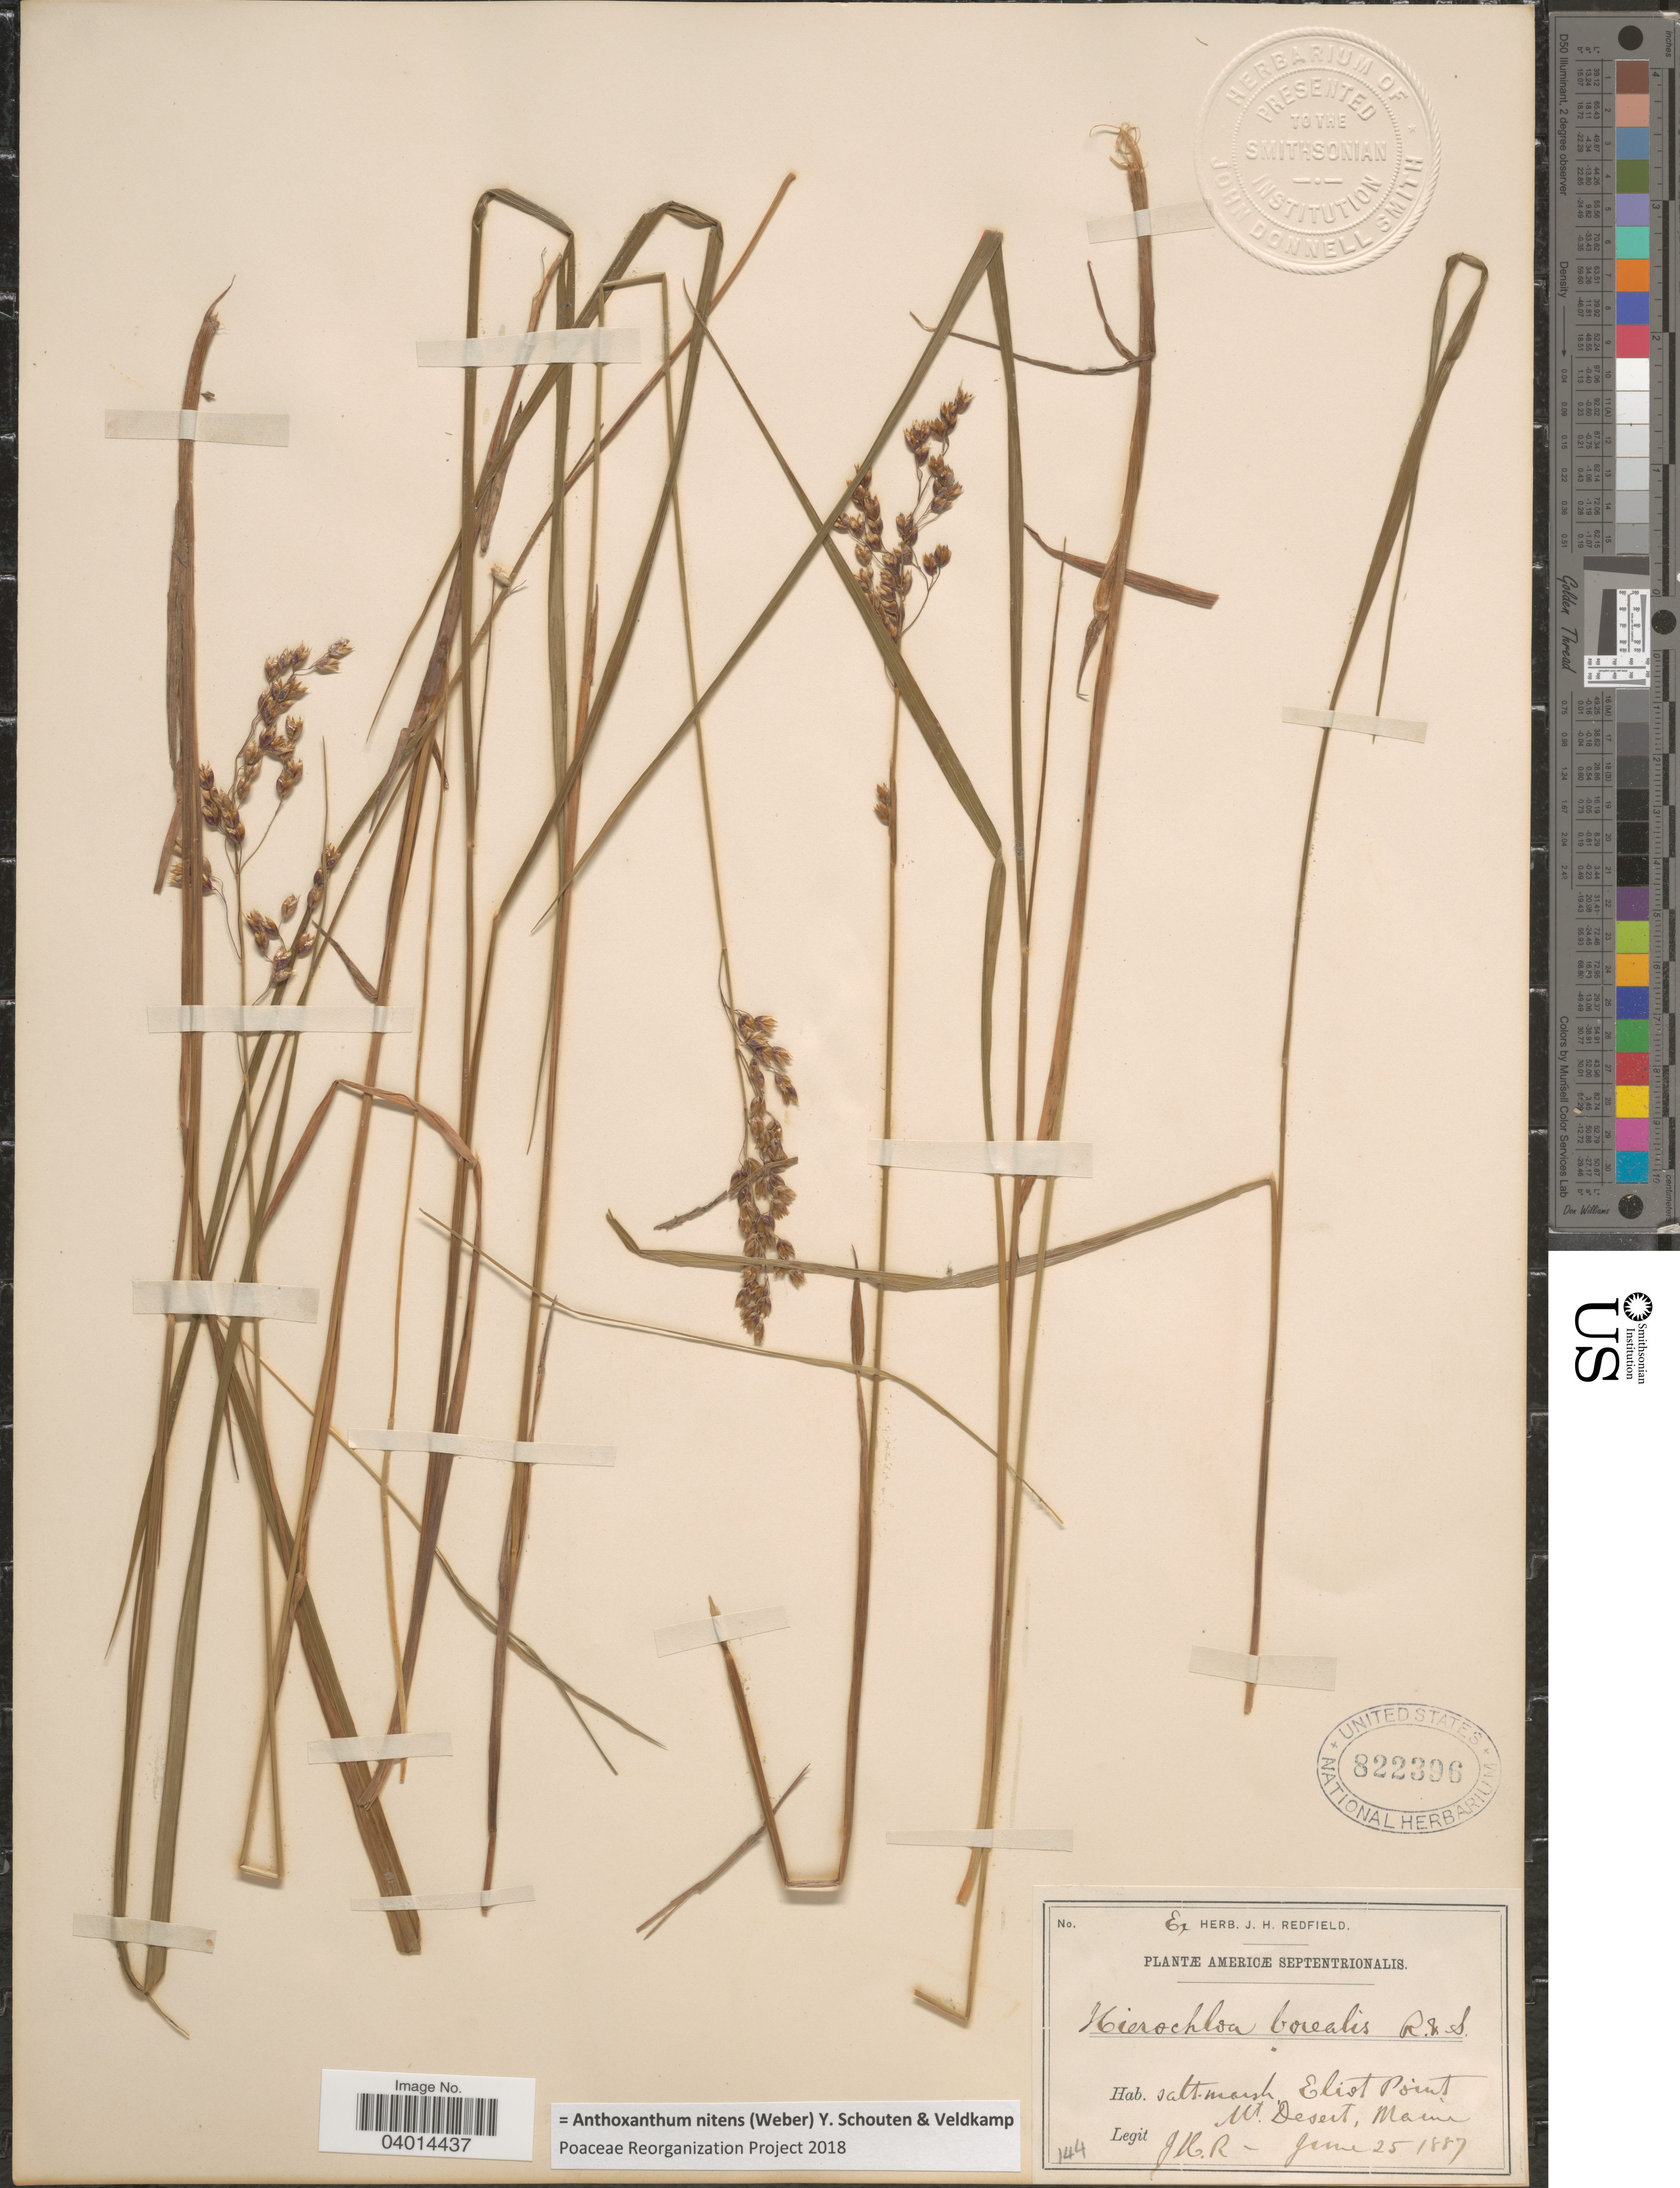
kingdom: Plantae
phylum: Tracheophyta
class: Liliopsida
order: Poales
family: Poaceae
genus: Anthoxanthum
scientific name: Anthoxanthum nitens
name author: (G.H. Weber) R.T.A. Schouten & Veldkamp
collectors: J. Redfield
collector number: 144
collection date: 1887-06-25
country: United States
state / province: Maine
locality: Americæ Septentrionalis. Eliot Point. Mt. Desert.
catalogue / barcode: US 822396